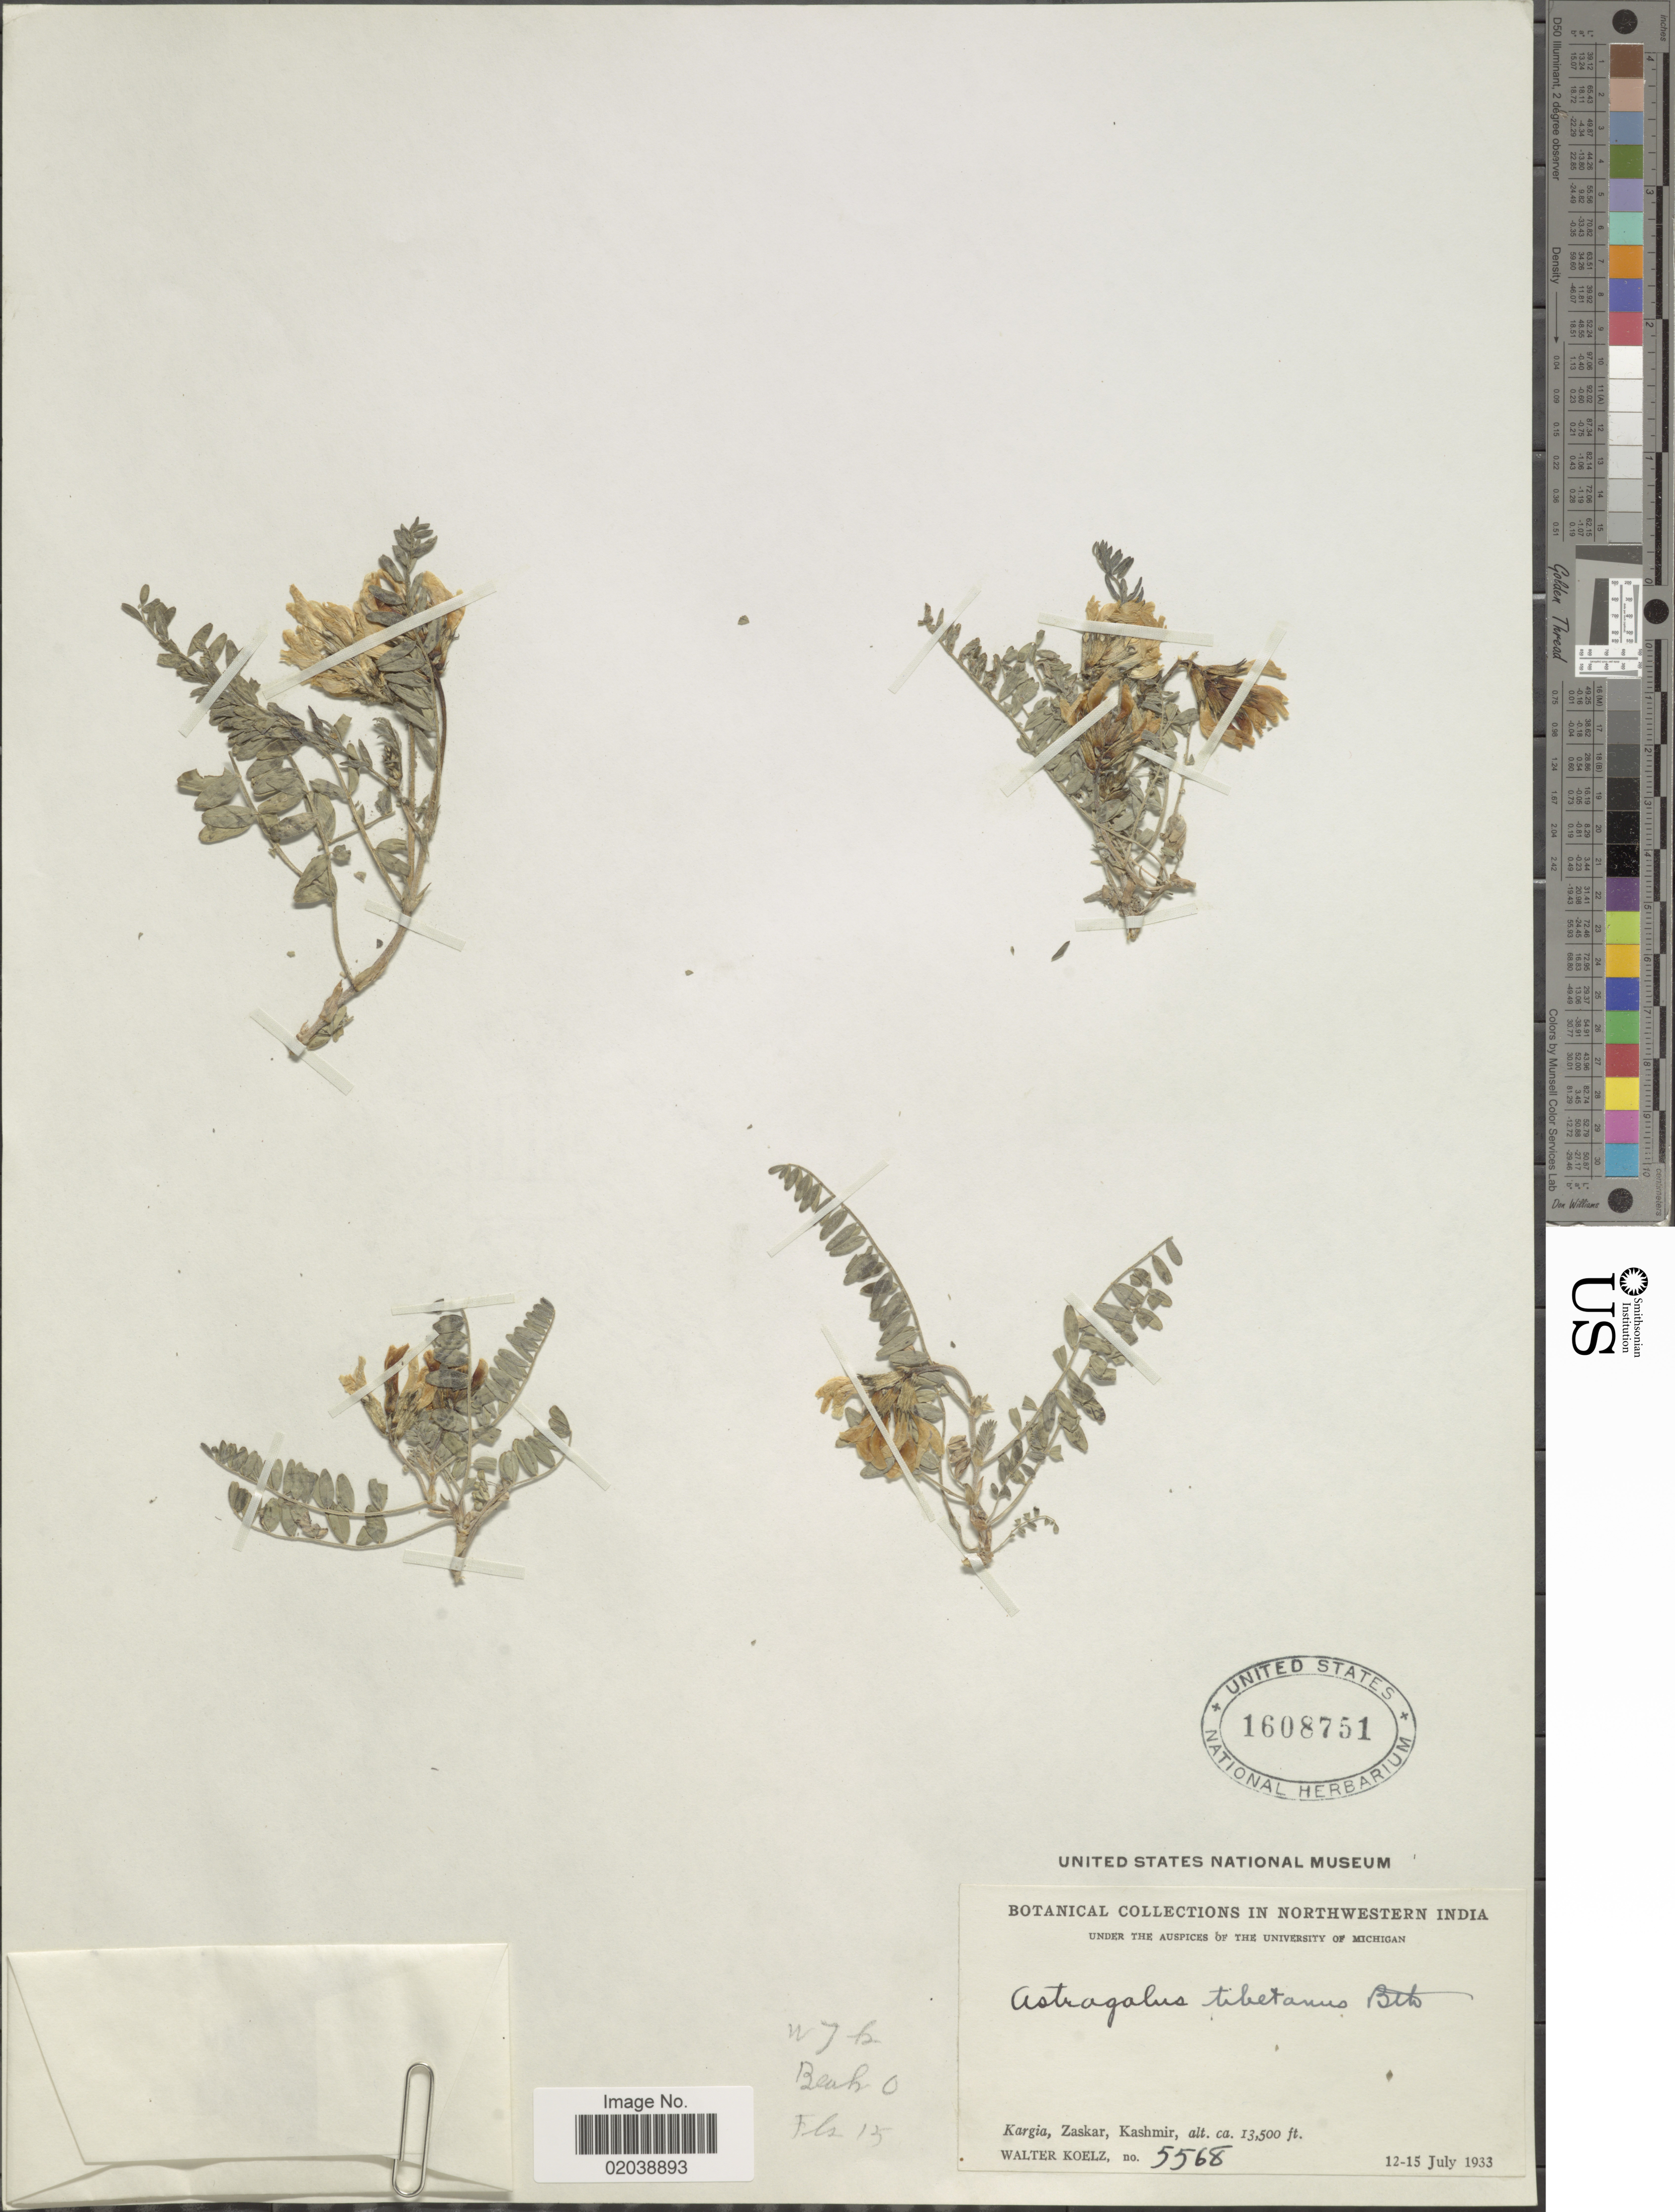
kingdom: Plantae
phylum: Tracheophyta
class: Magnoliopsida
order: Fabales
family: Fabaceae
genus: Astragalus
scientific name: Astragalus tibetanus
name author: Bunge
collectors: W. N. Koelz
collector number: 5568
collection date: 1933-07-12/1933-07-15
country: India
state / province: Jammu and Kashmir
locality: Kargia, Zaskar, Kashmir, Northwestern India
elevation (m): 4115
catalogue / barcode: US 1608751